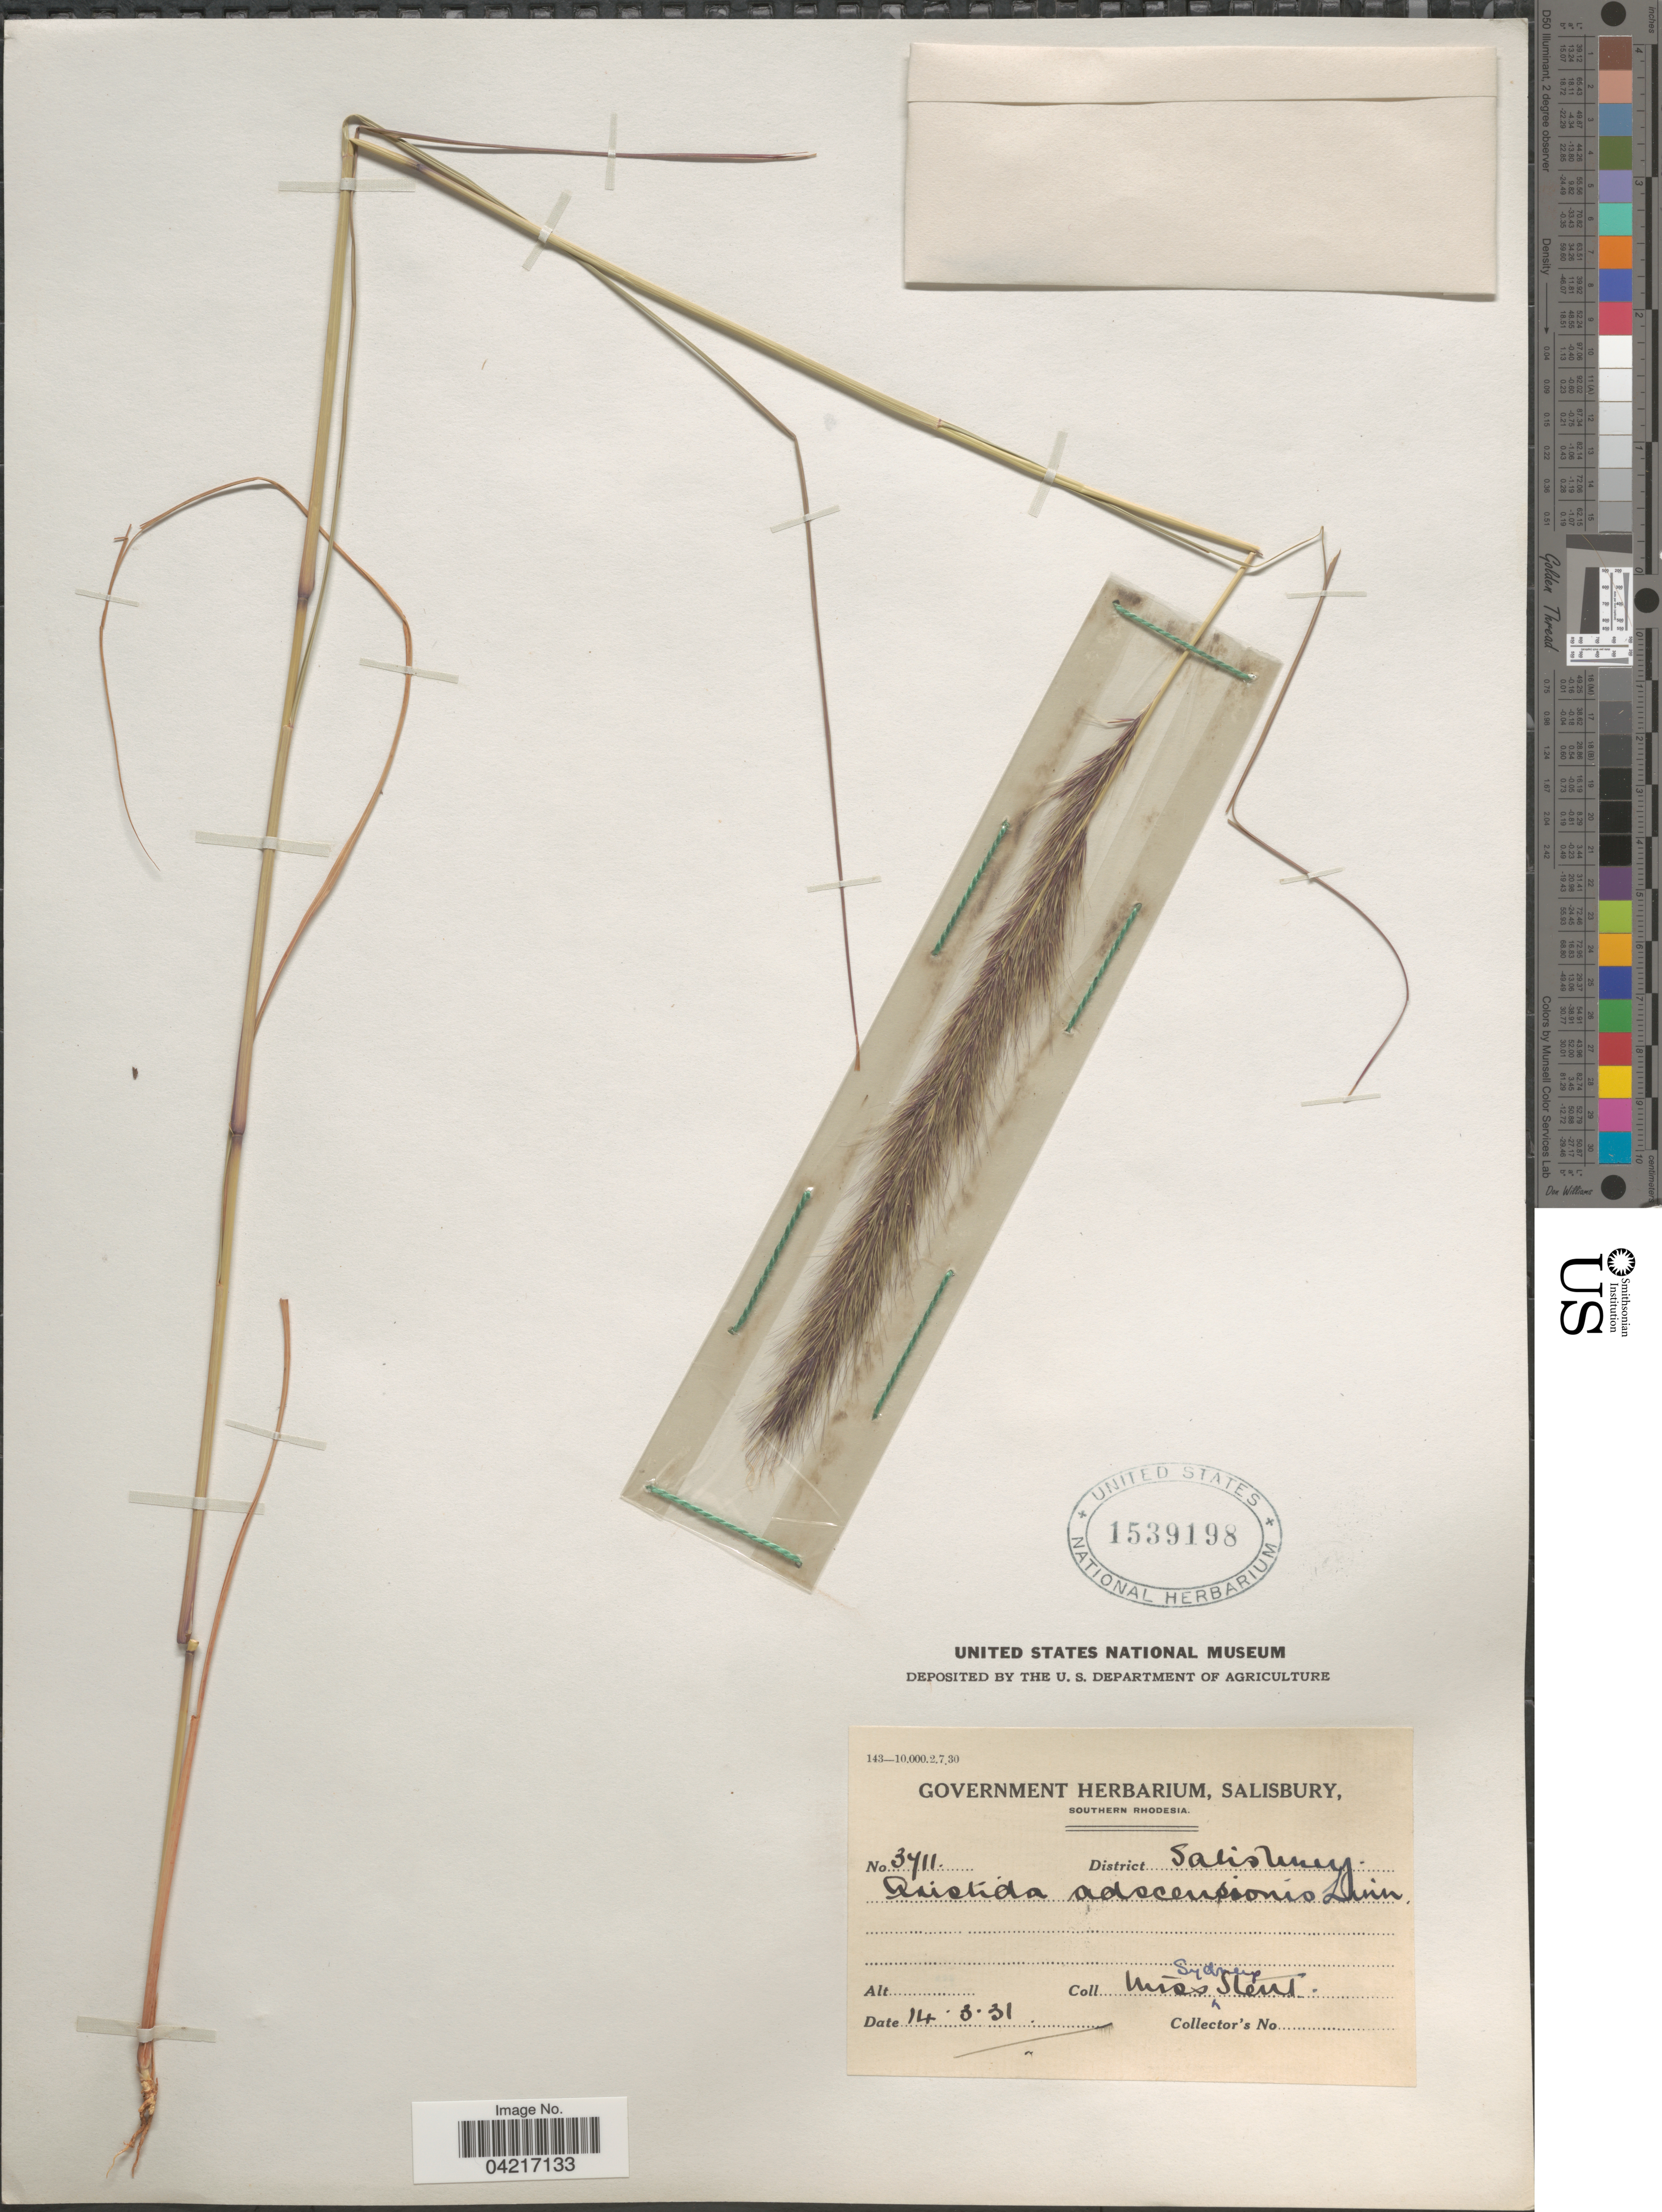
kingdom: Plantae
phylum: Tracheophyta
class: Liliopsida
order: Poales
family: Poaceae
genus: Aristida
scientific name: Aristida adscensionis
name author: L.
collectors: S. Sleut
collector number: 3411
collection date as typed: Transcribed d/m/y: 14/3/31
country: Zimbabwe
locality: District Salisbury.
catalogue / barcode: US 1539198